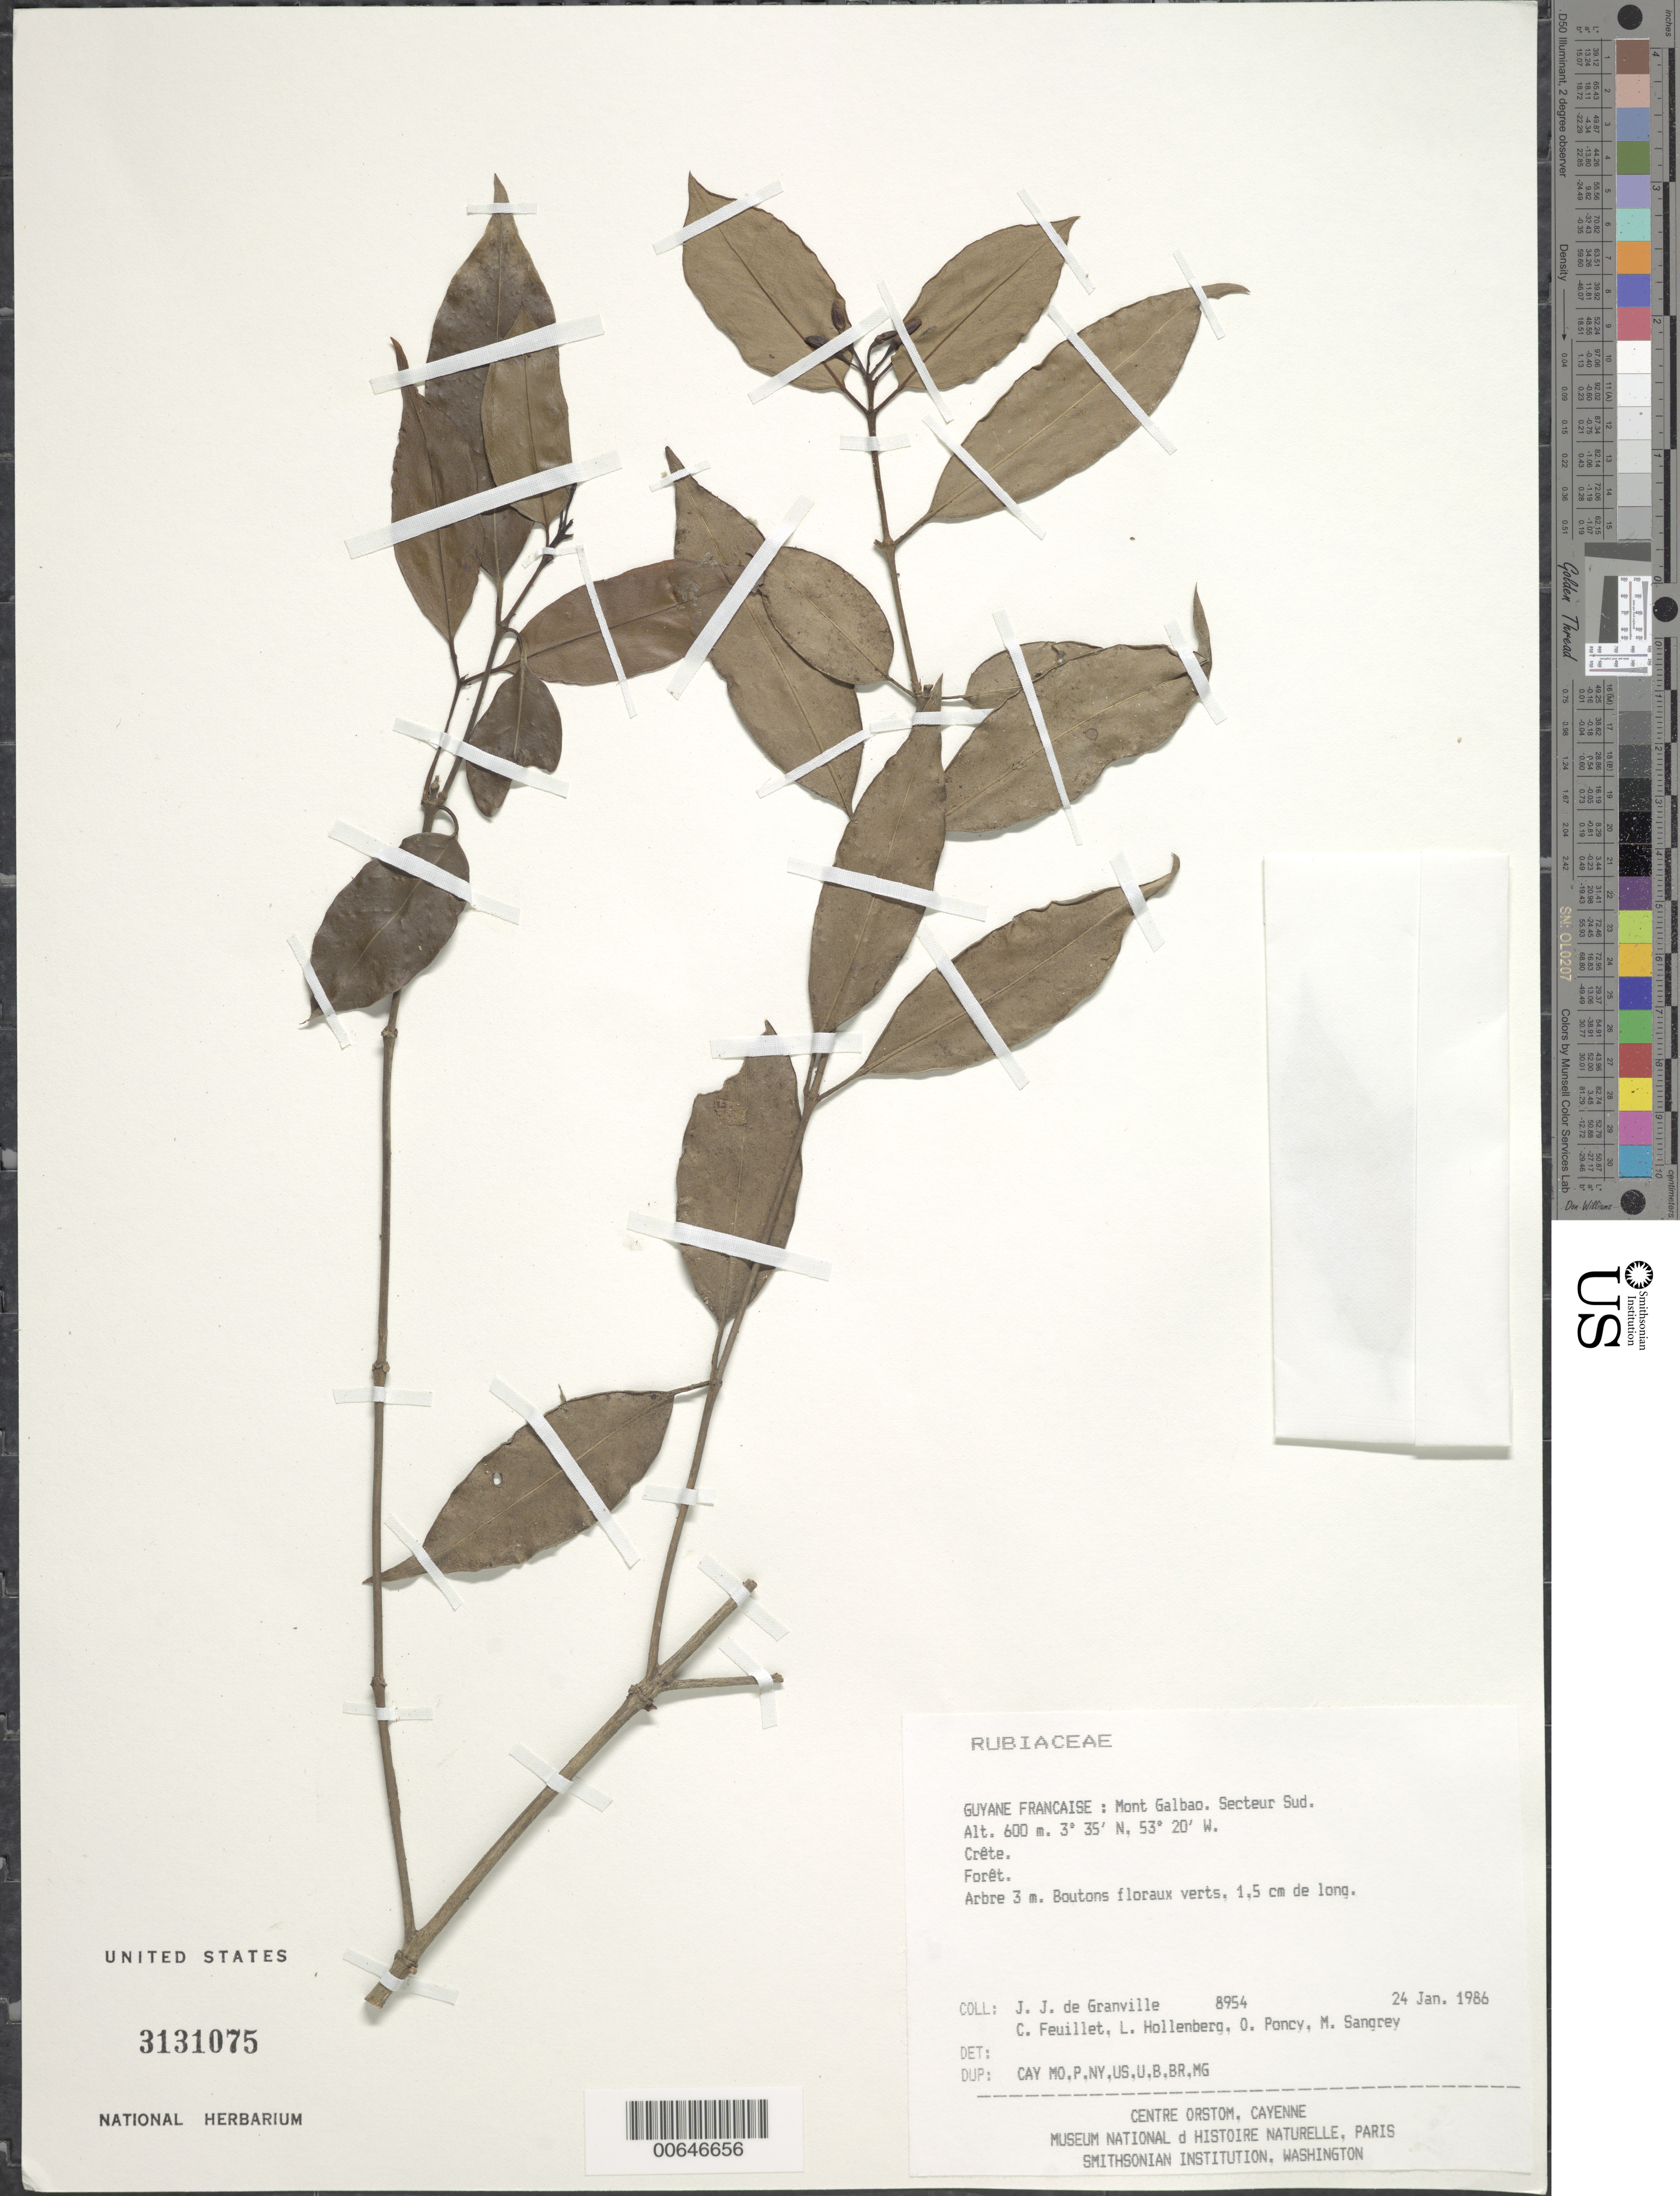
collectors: J.-J. de Granville, C. Feuillet, L. Hollenberg, O. Poncy & M. S. Sangrey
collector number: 8954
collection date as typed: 24-Jan-86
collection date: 1986-01-24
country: French Guiana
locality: Mont Galbao. Secteur Sud. Crête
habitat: Forêt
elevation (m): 600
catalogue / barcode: US 3131075